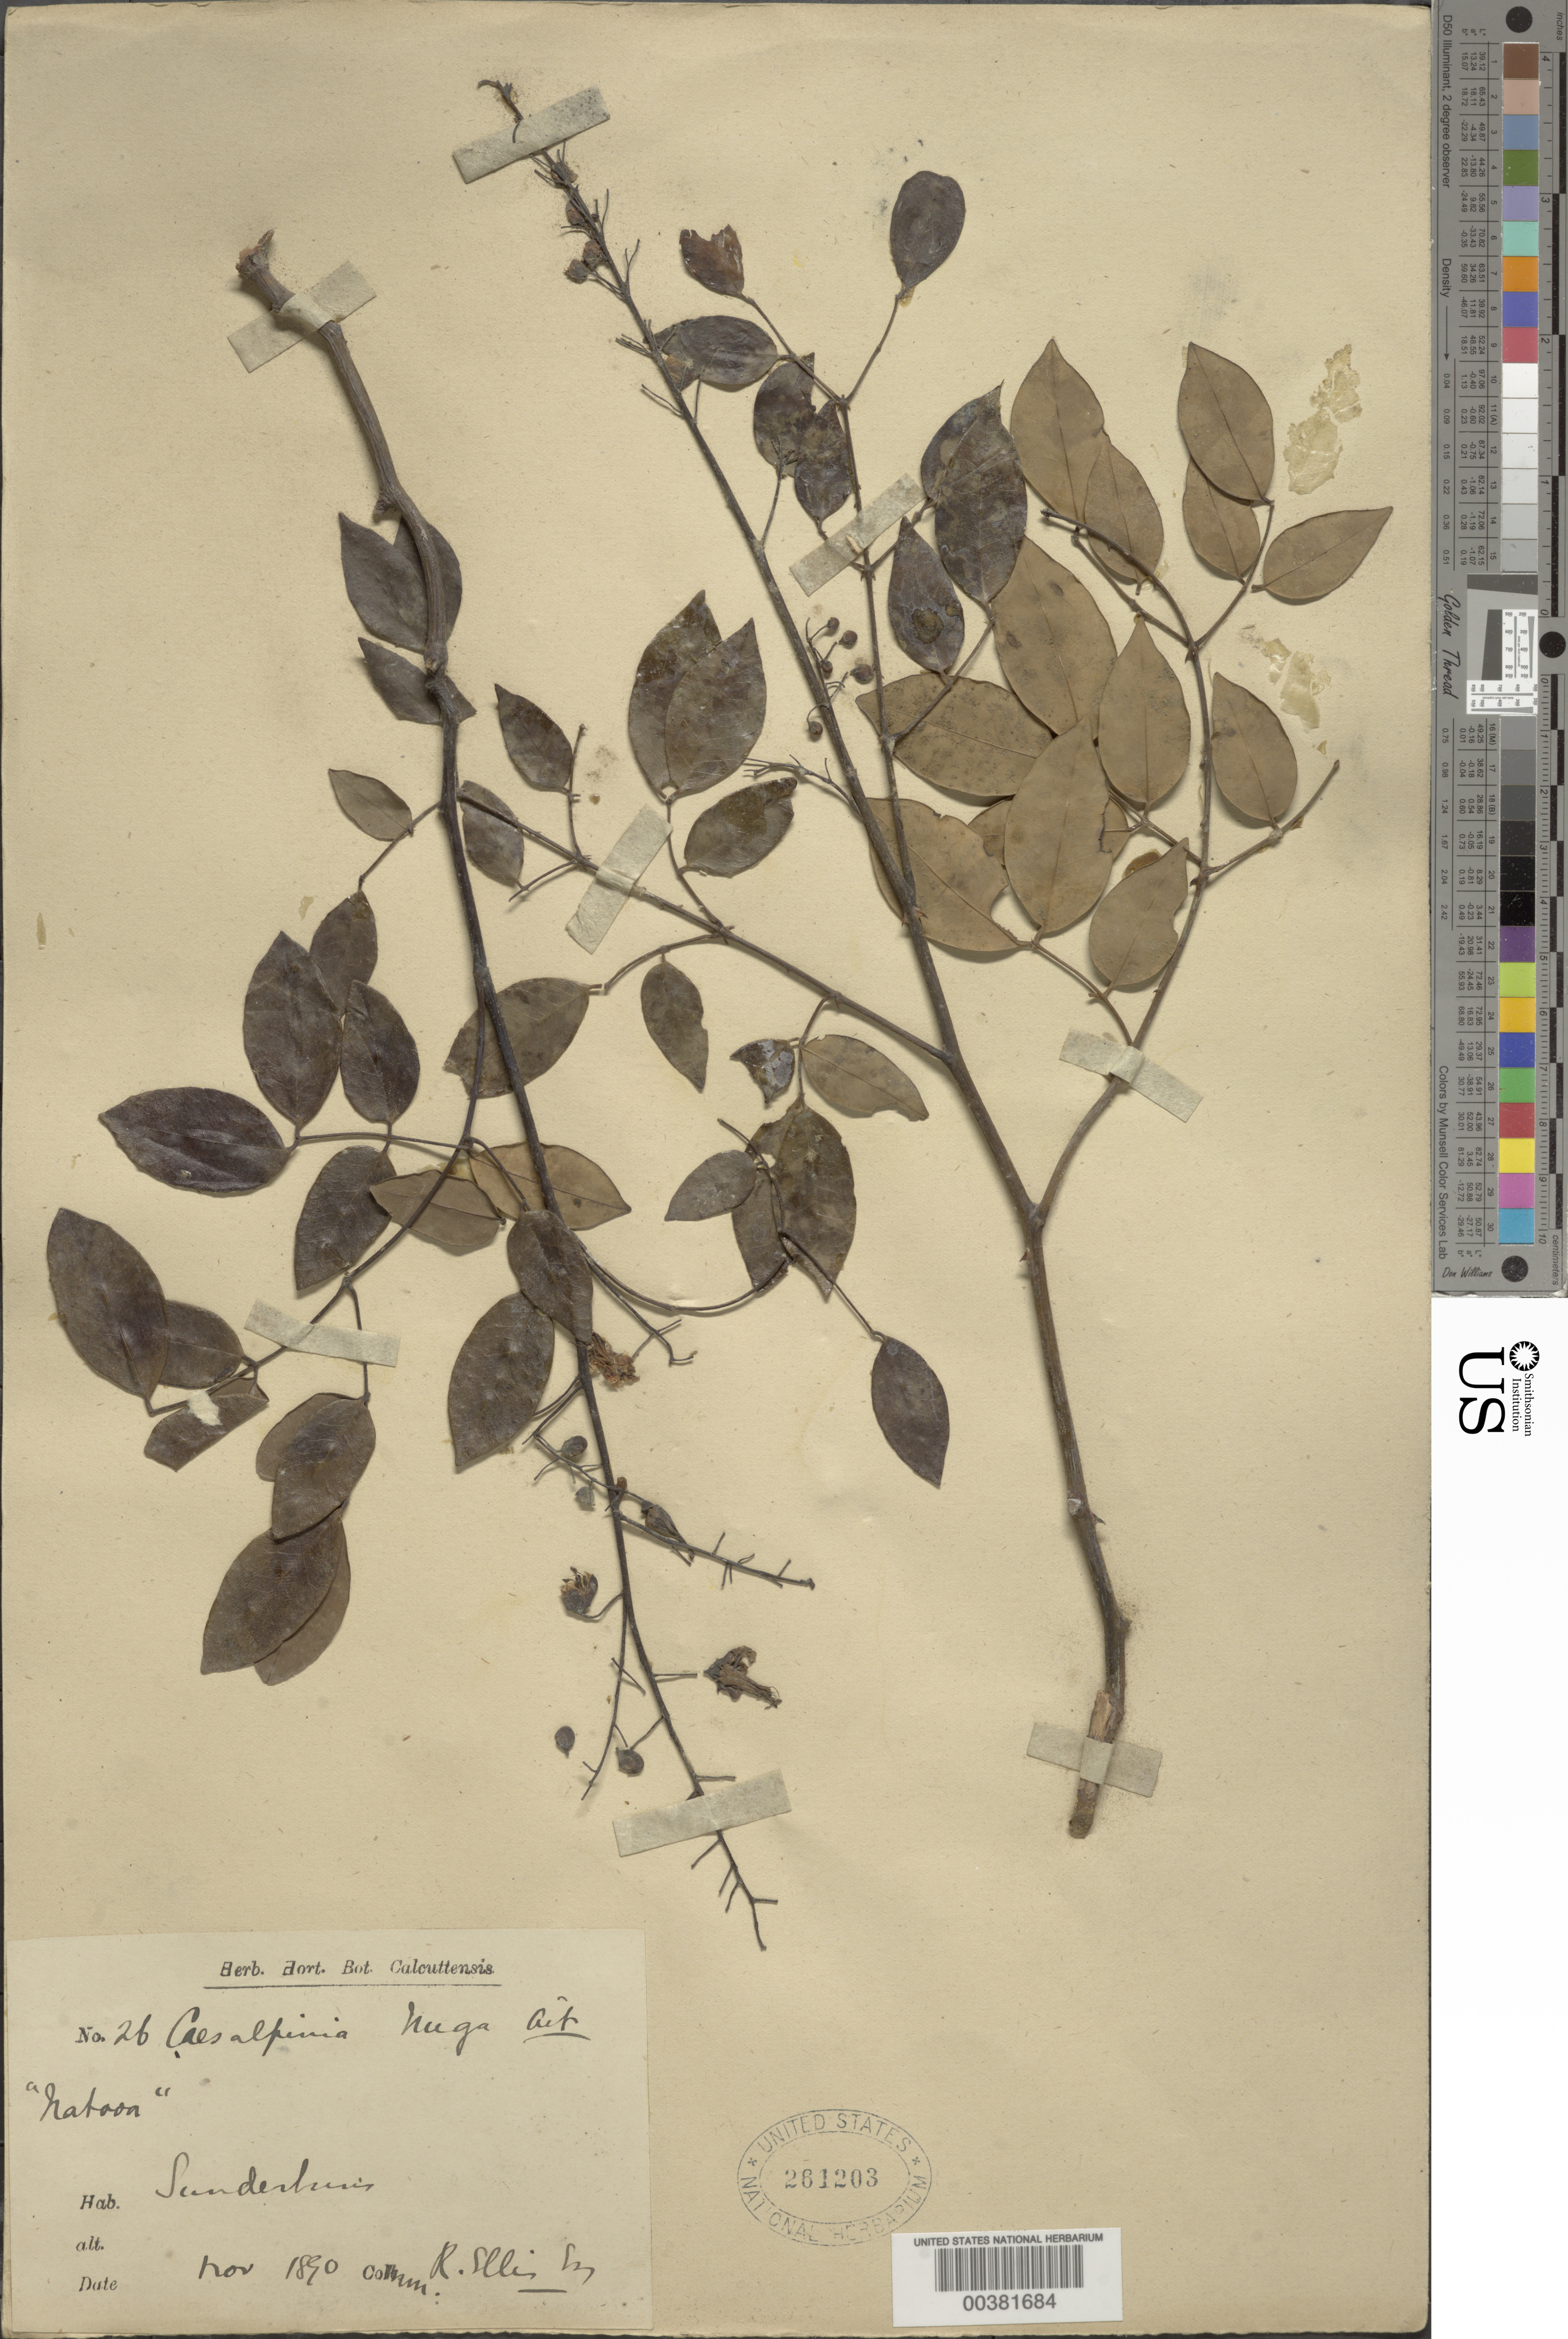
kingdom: Plantae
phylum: Tracheophyta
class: Magnoliopsida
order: Fabales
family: Fabaceae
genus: Ticanto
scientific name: Ticanto crista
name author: (L.) R. Clark & Gagnon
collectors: R. Ellis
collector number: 26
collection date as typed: Nov 1890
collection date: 1890-11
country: India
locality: Sunderbuns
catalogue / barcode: US 261203